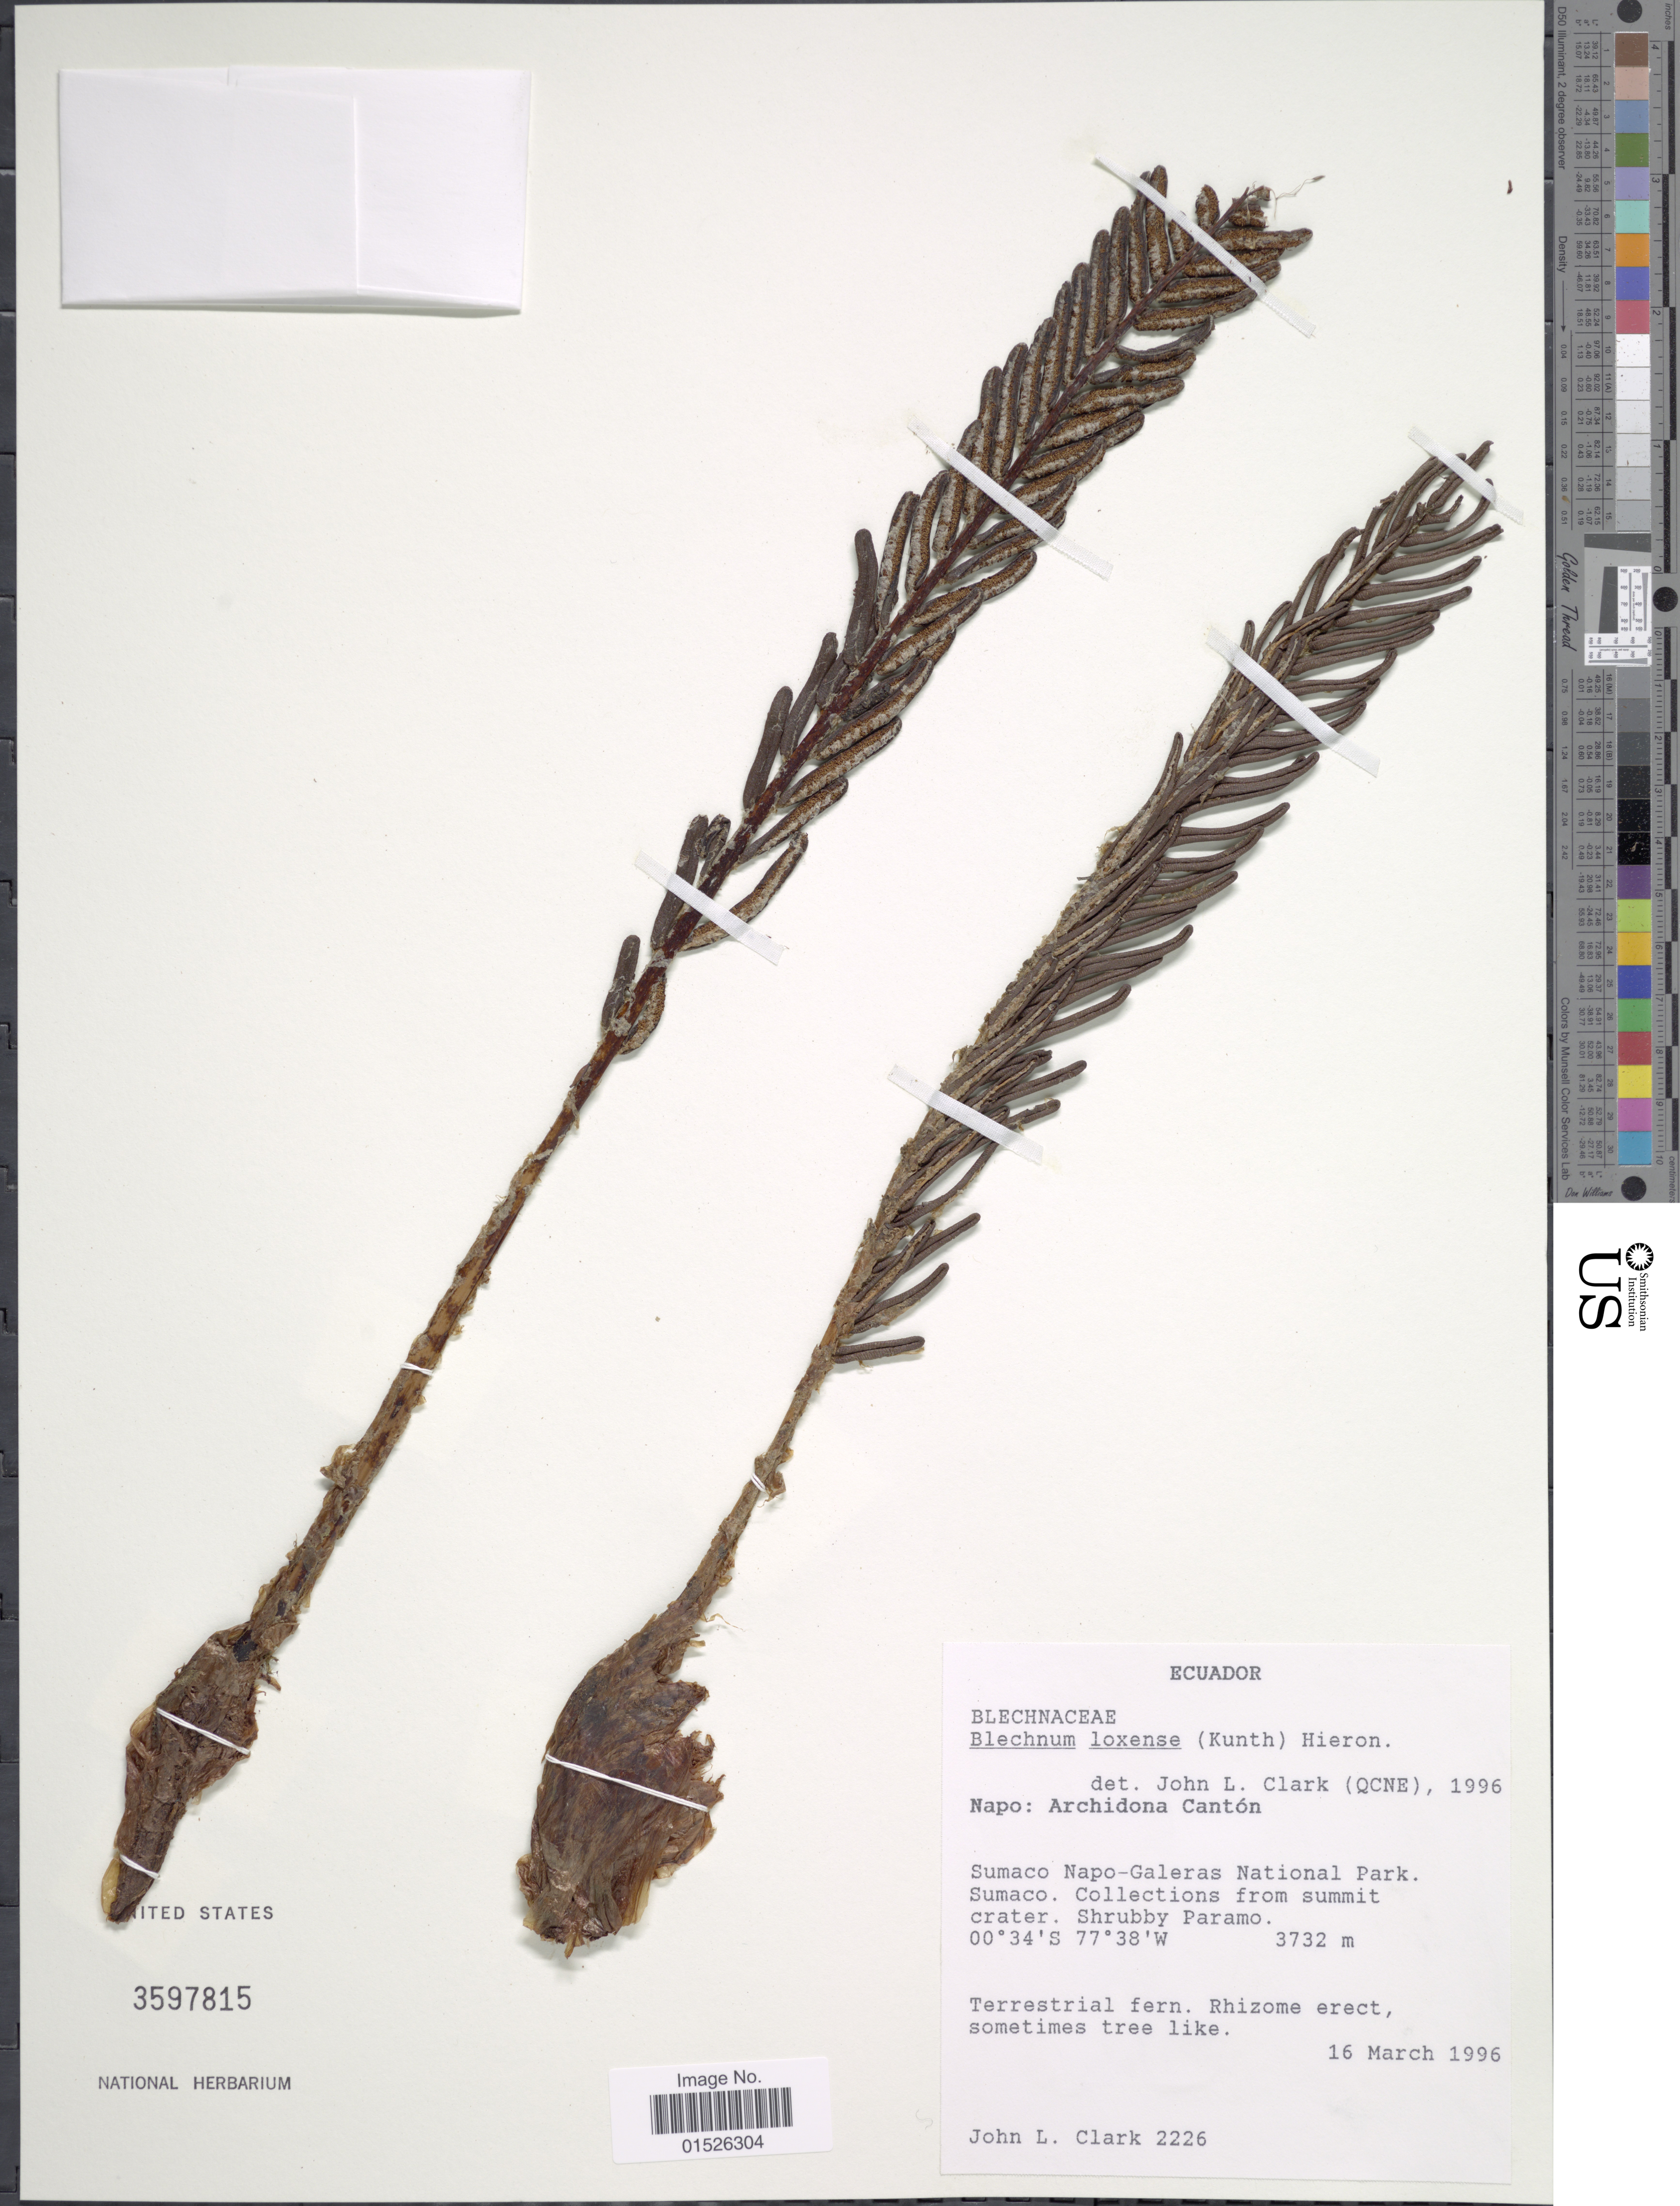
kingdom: Plantae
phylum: Tracheophyta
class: Polypodiopsida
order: Polypodiales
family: Blechnaceae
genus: Blechnum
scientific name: Blechnum loxense var. loxense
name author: (Kunth) Hook. ex Salomon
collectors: J. L. Clark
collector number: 2226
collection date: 1996-03-16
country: Ecuador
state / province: Napo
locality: Ecuador, Napo: Archidon Canton, Sumaco Napo-Galeras National Park. Sumaco.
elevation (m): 3732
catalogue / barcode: US 3597815